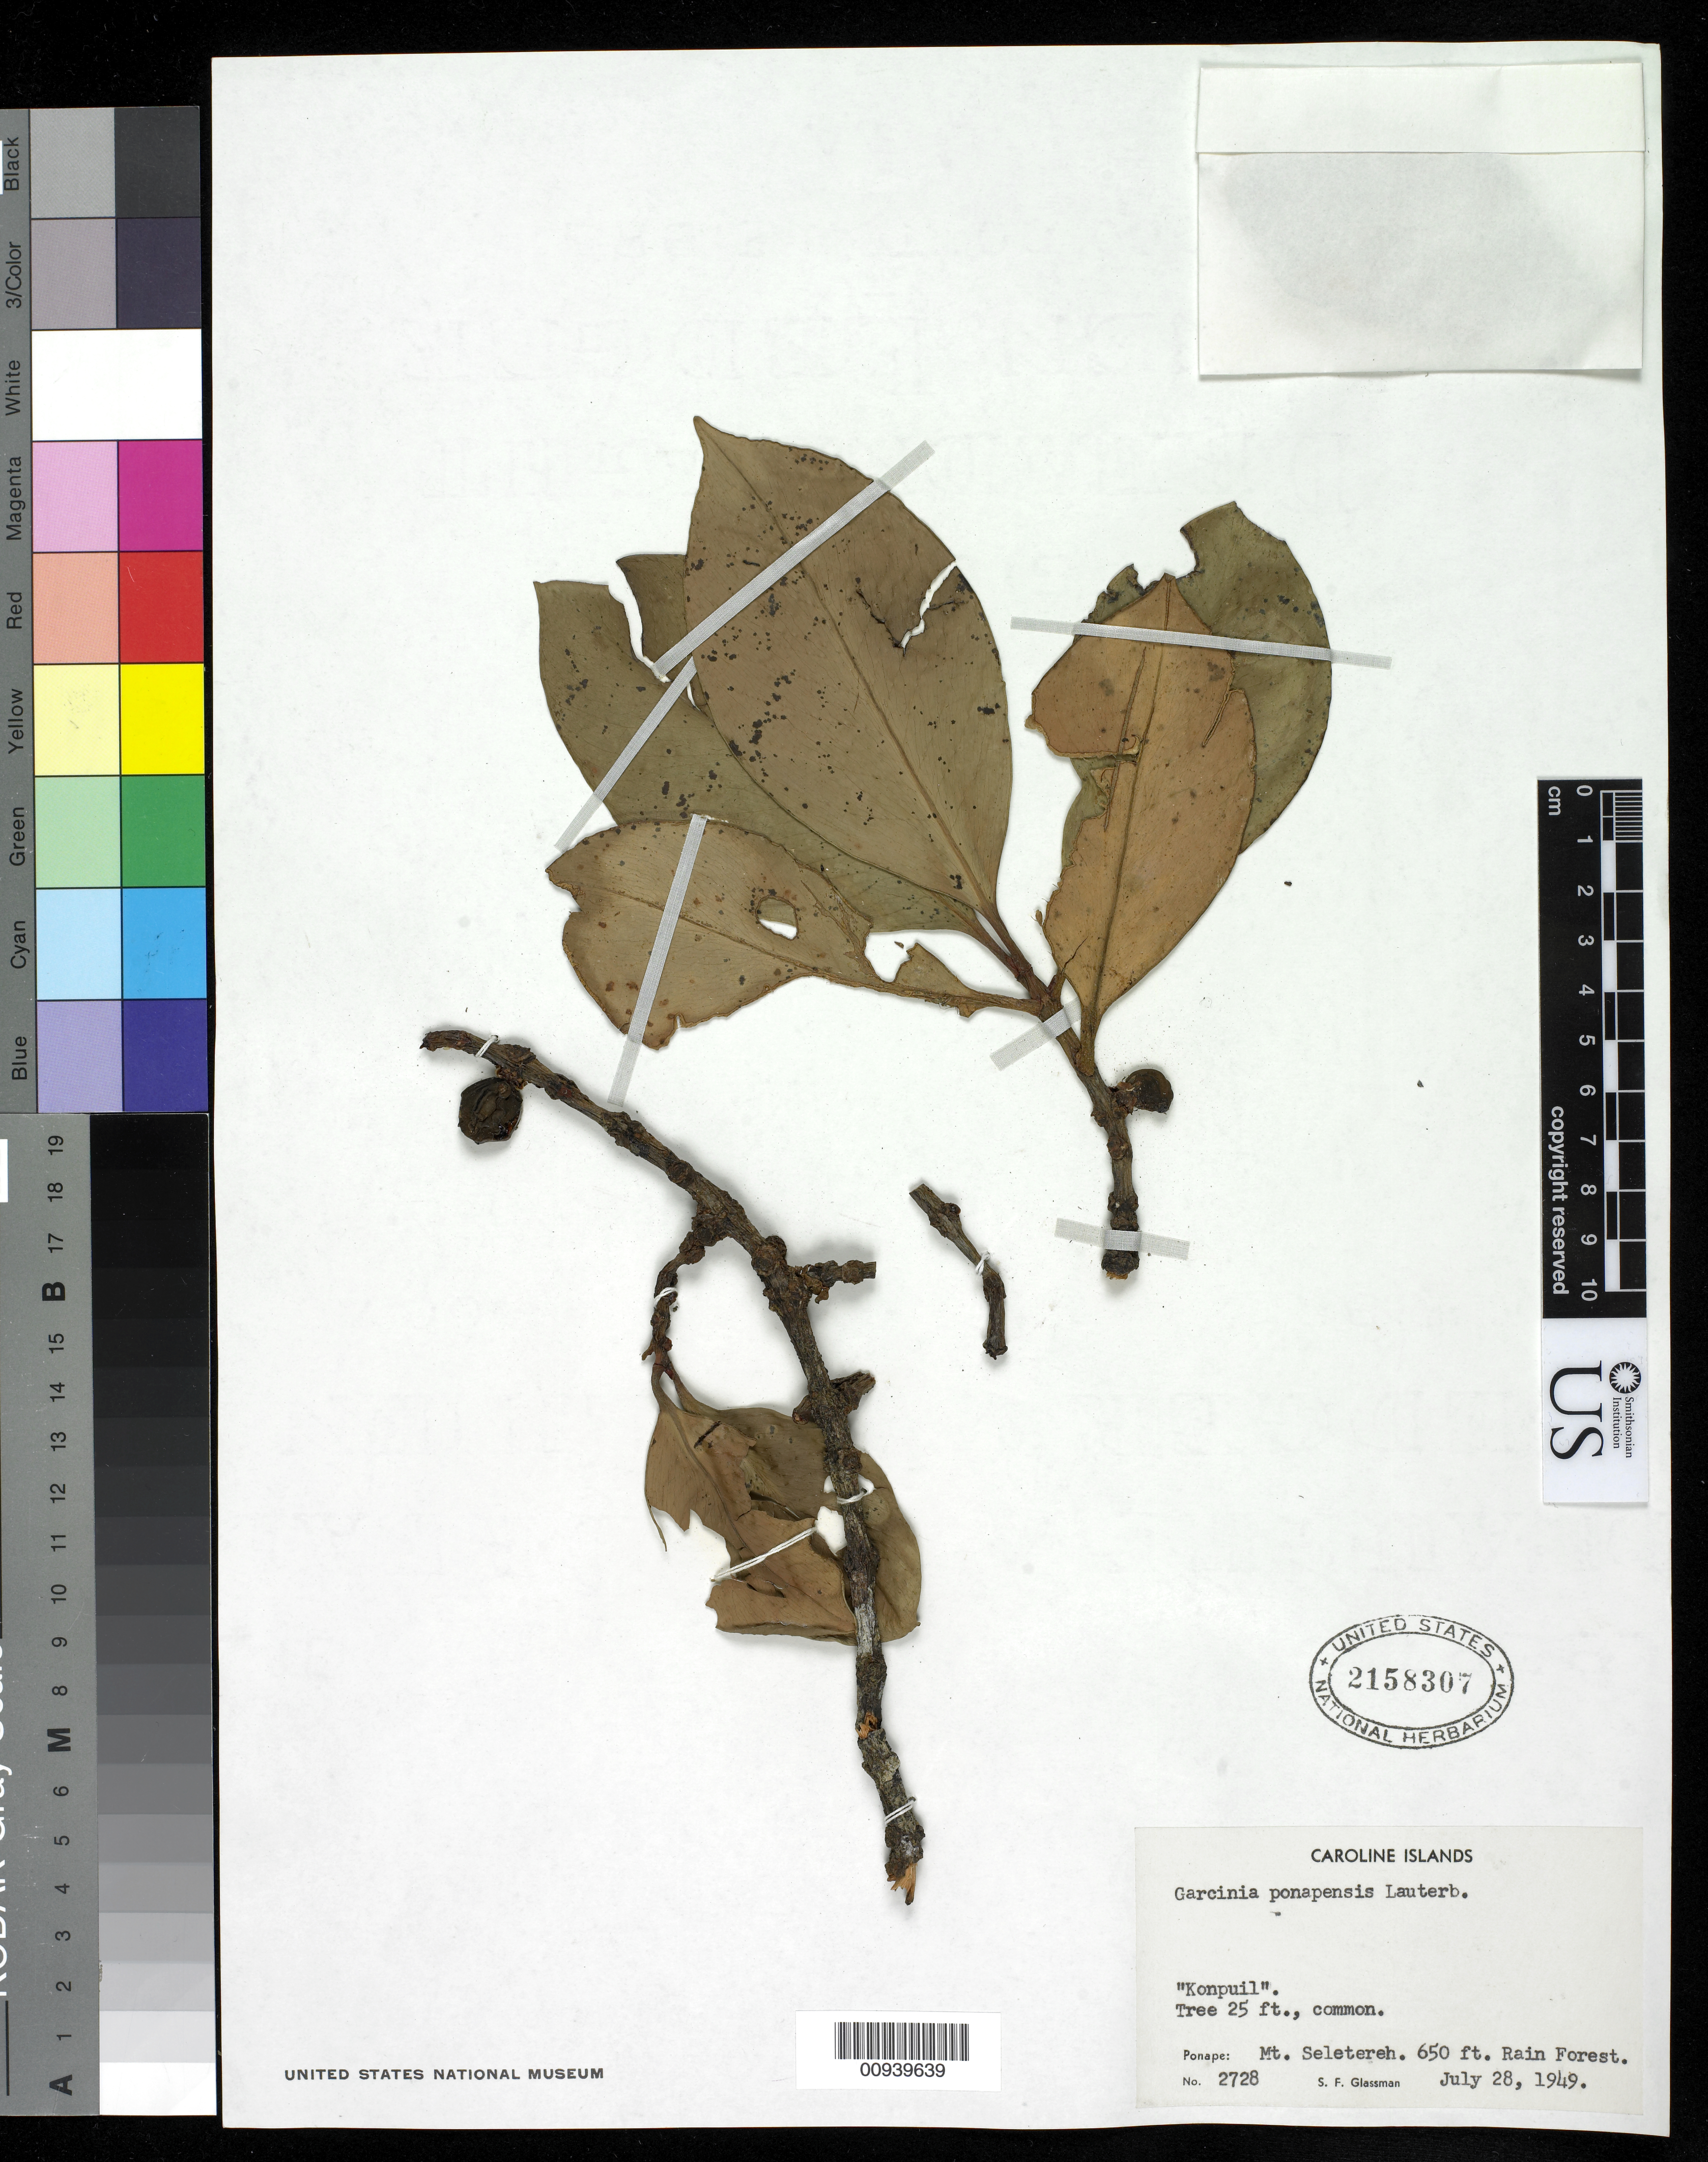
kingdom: Plantae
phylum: Tracheophyta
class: Magnoliopsida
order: Malpighiales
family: Clusiaceae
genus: Garcinia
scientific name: Garcinia ponapensis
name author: Lauterb.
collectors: S. F. Glassman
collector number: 2728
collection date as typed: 28 Jul 1949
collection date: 1949-07-28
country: Micronesia, Federated States of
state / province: Pohnpei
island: Pohnpei [Ponape]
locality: Mt. Seletereh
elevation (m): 198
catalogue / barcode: US 2158307